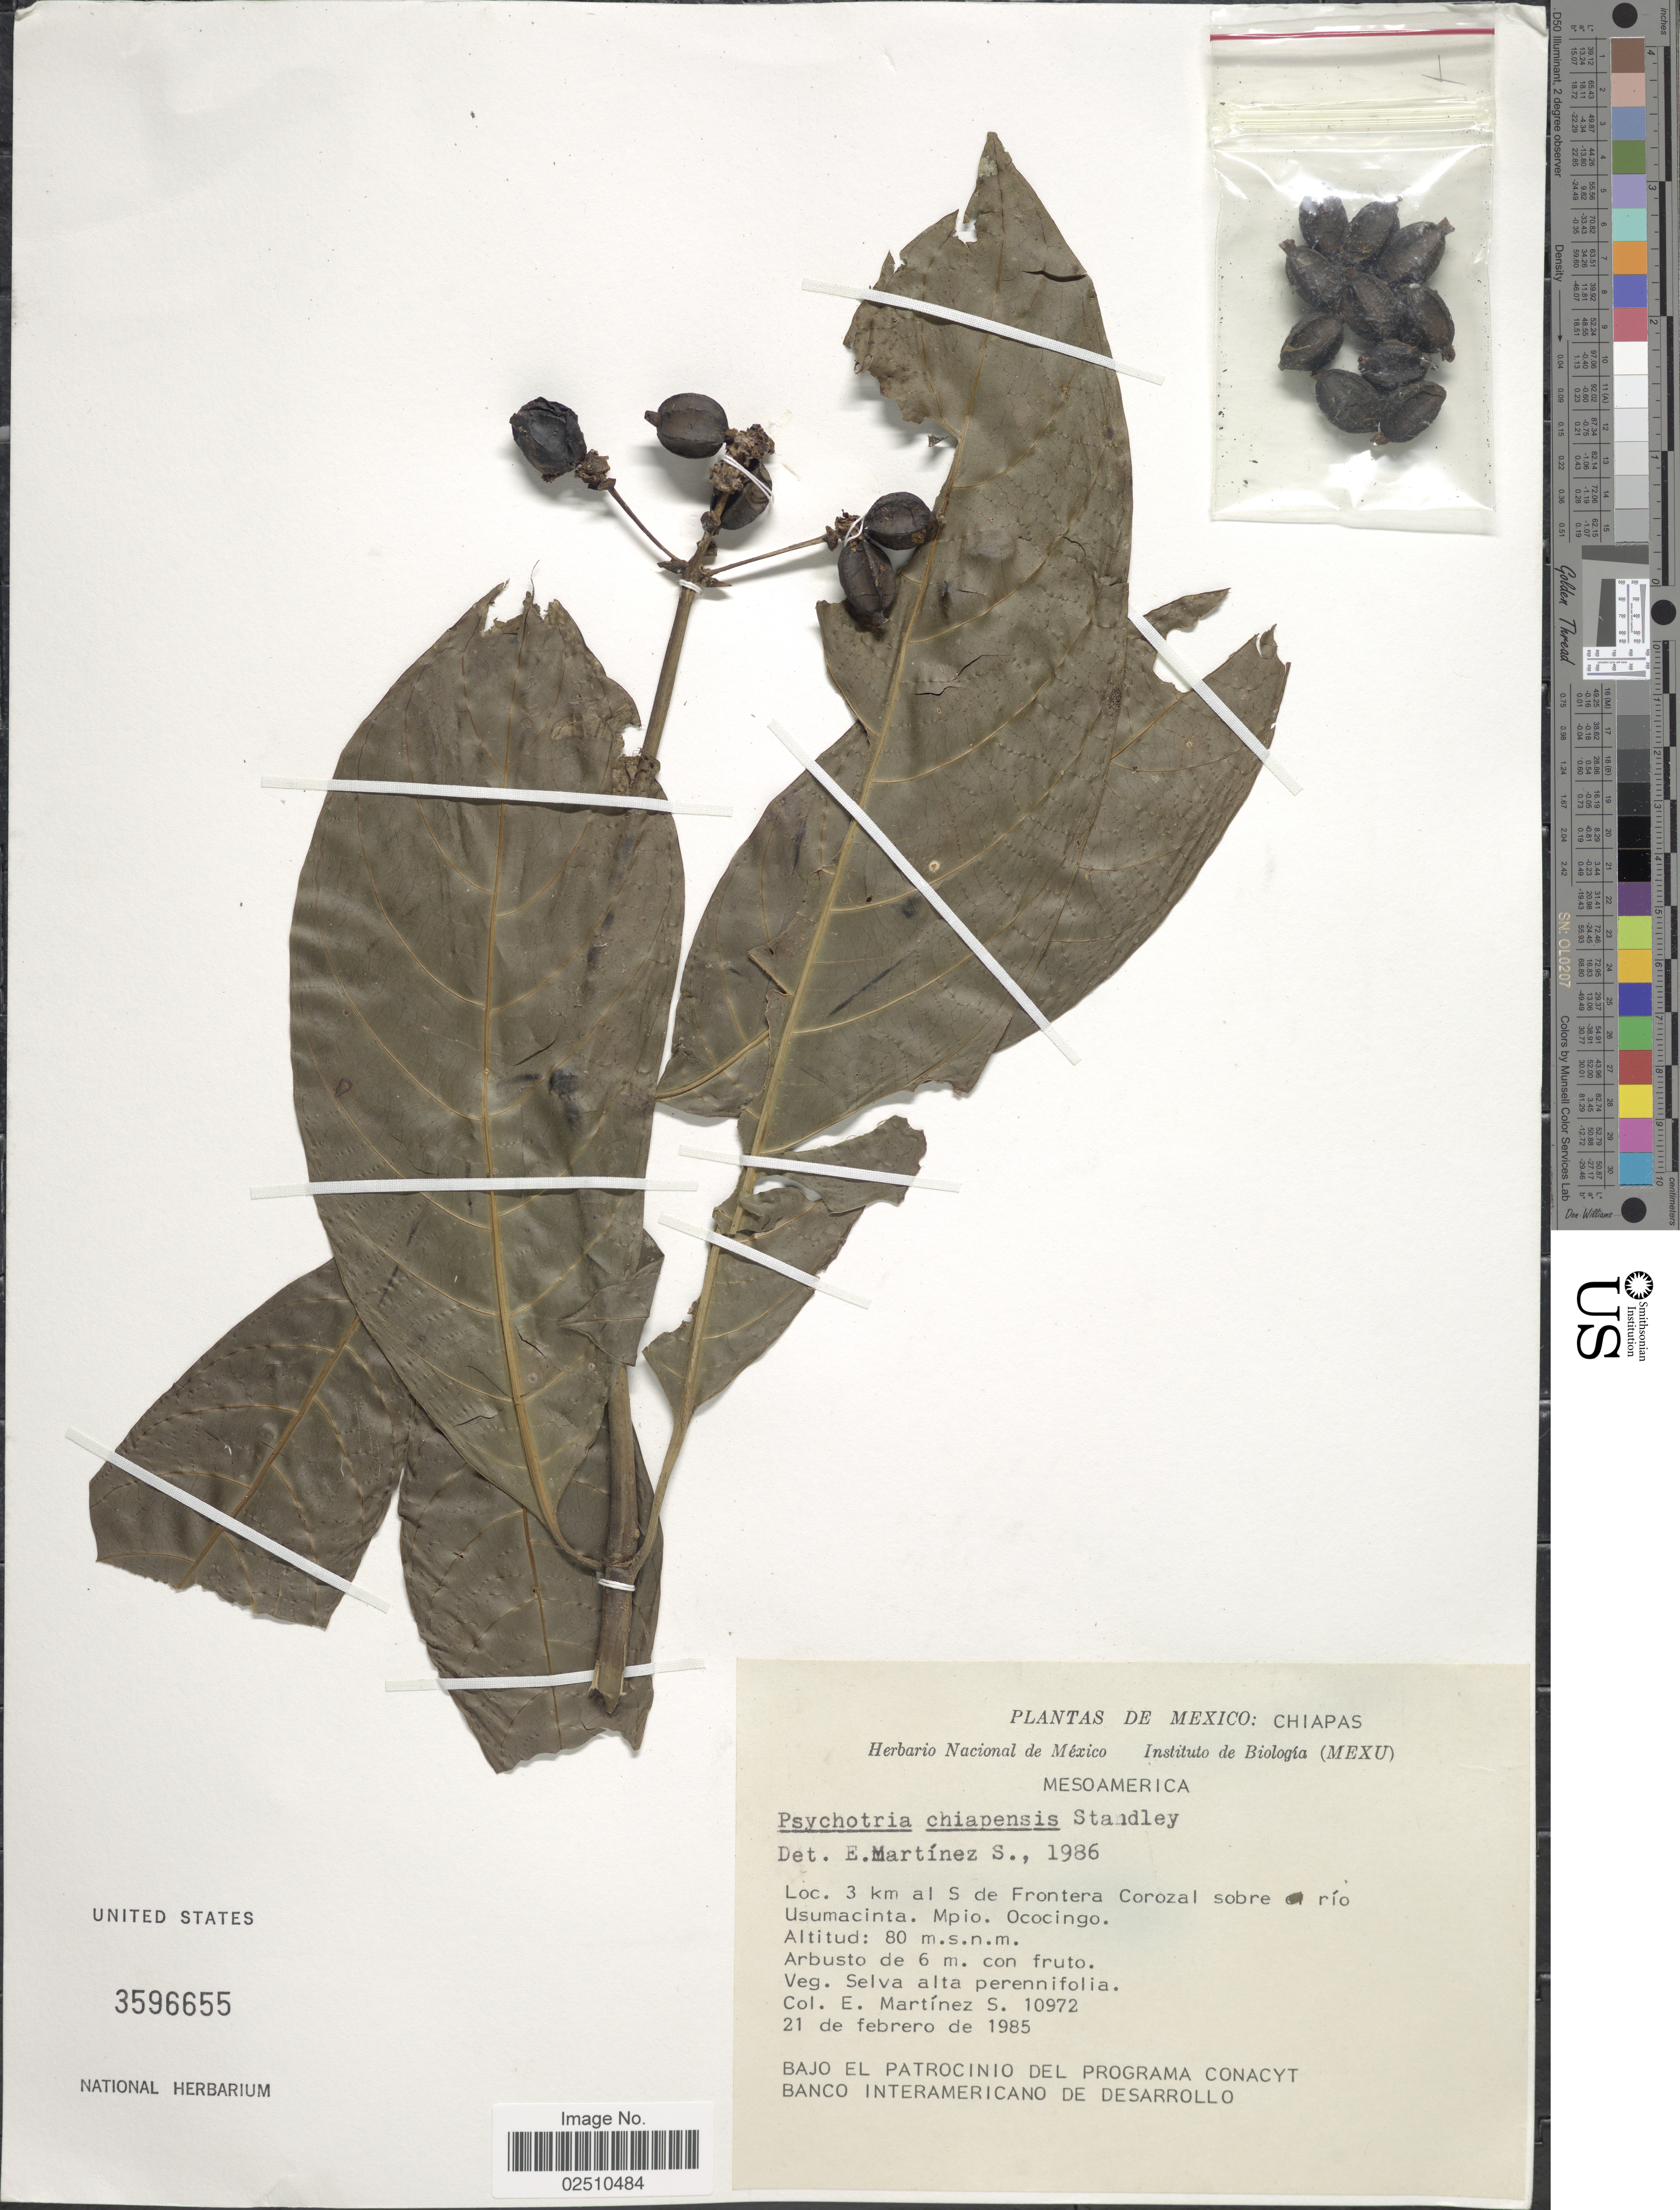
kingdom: Plantae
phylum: Tracheophyta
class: Magnoliopsida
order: Gentianales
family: Rubiaceae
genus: Psychotria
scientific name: Psychotria chiapensis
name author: Standl.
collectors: E. M. Martínez S.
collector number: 10972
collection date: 1985-02-21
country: Mexico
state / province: Chiapas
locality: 3 km al S de Frontera Corozal sobre rio Usumacinta, Mpio. Ococingo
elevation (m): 80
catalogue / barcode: US 3596655